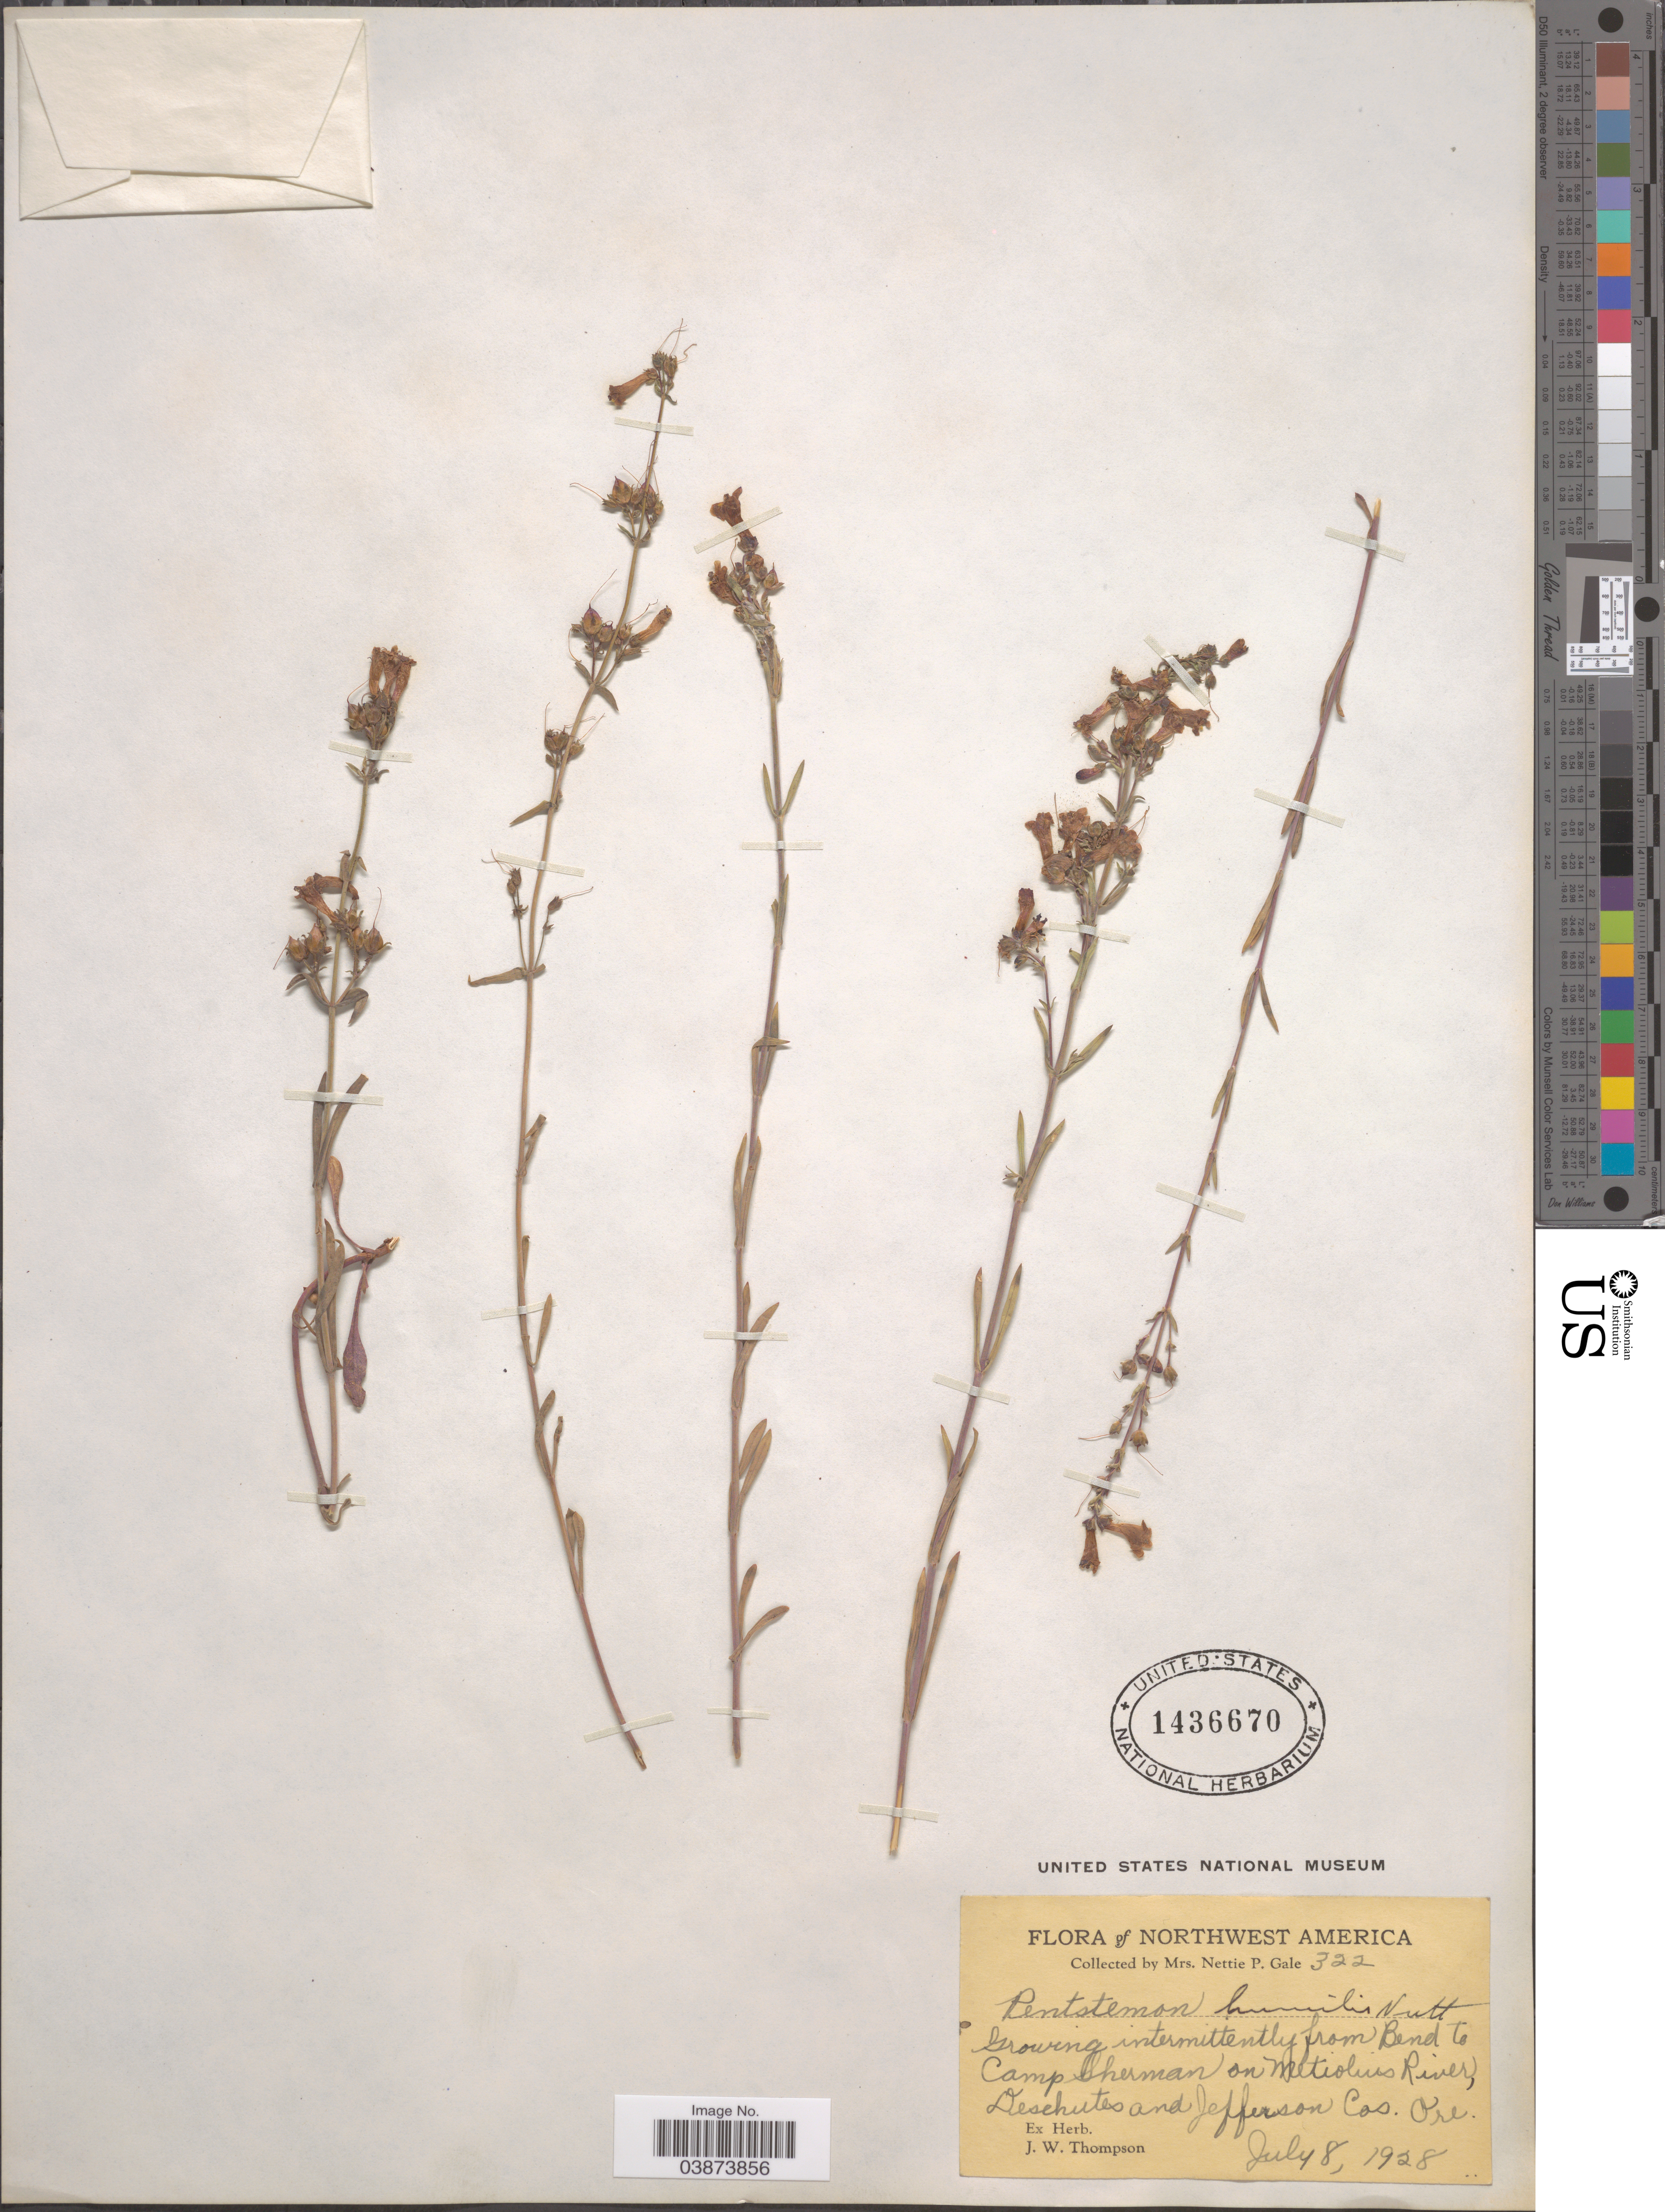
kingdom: Plantae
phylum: Tracheophyta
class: Magnoliopsida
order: Lamiales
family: Plantaginaceae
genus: Penstemon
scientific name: Penstemon cinereus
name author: Piper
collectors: N. Gale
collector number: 322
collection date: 1928-07-08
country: United States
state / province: Oregon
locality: Camp Sherman on Metiolius River, Deschutes and Jefferson Cos.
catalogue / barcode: US 1436670